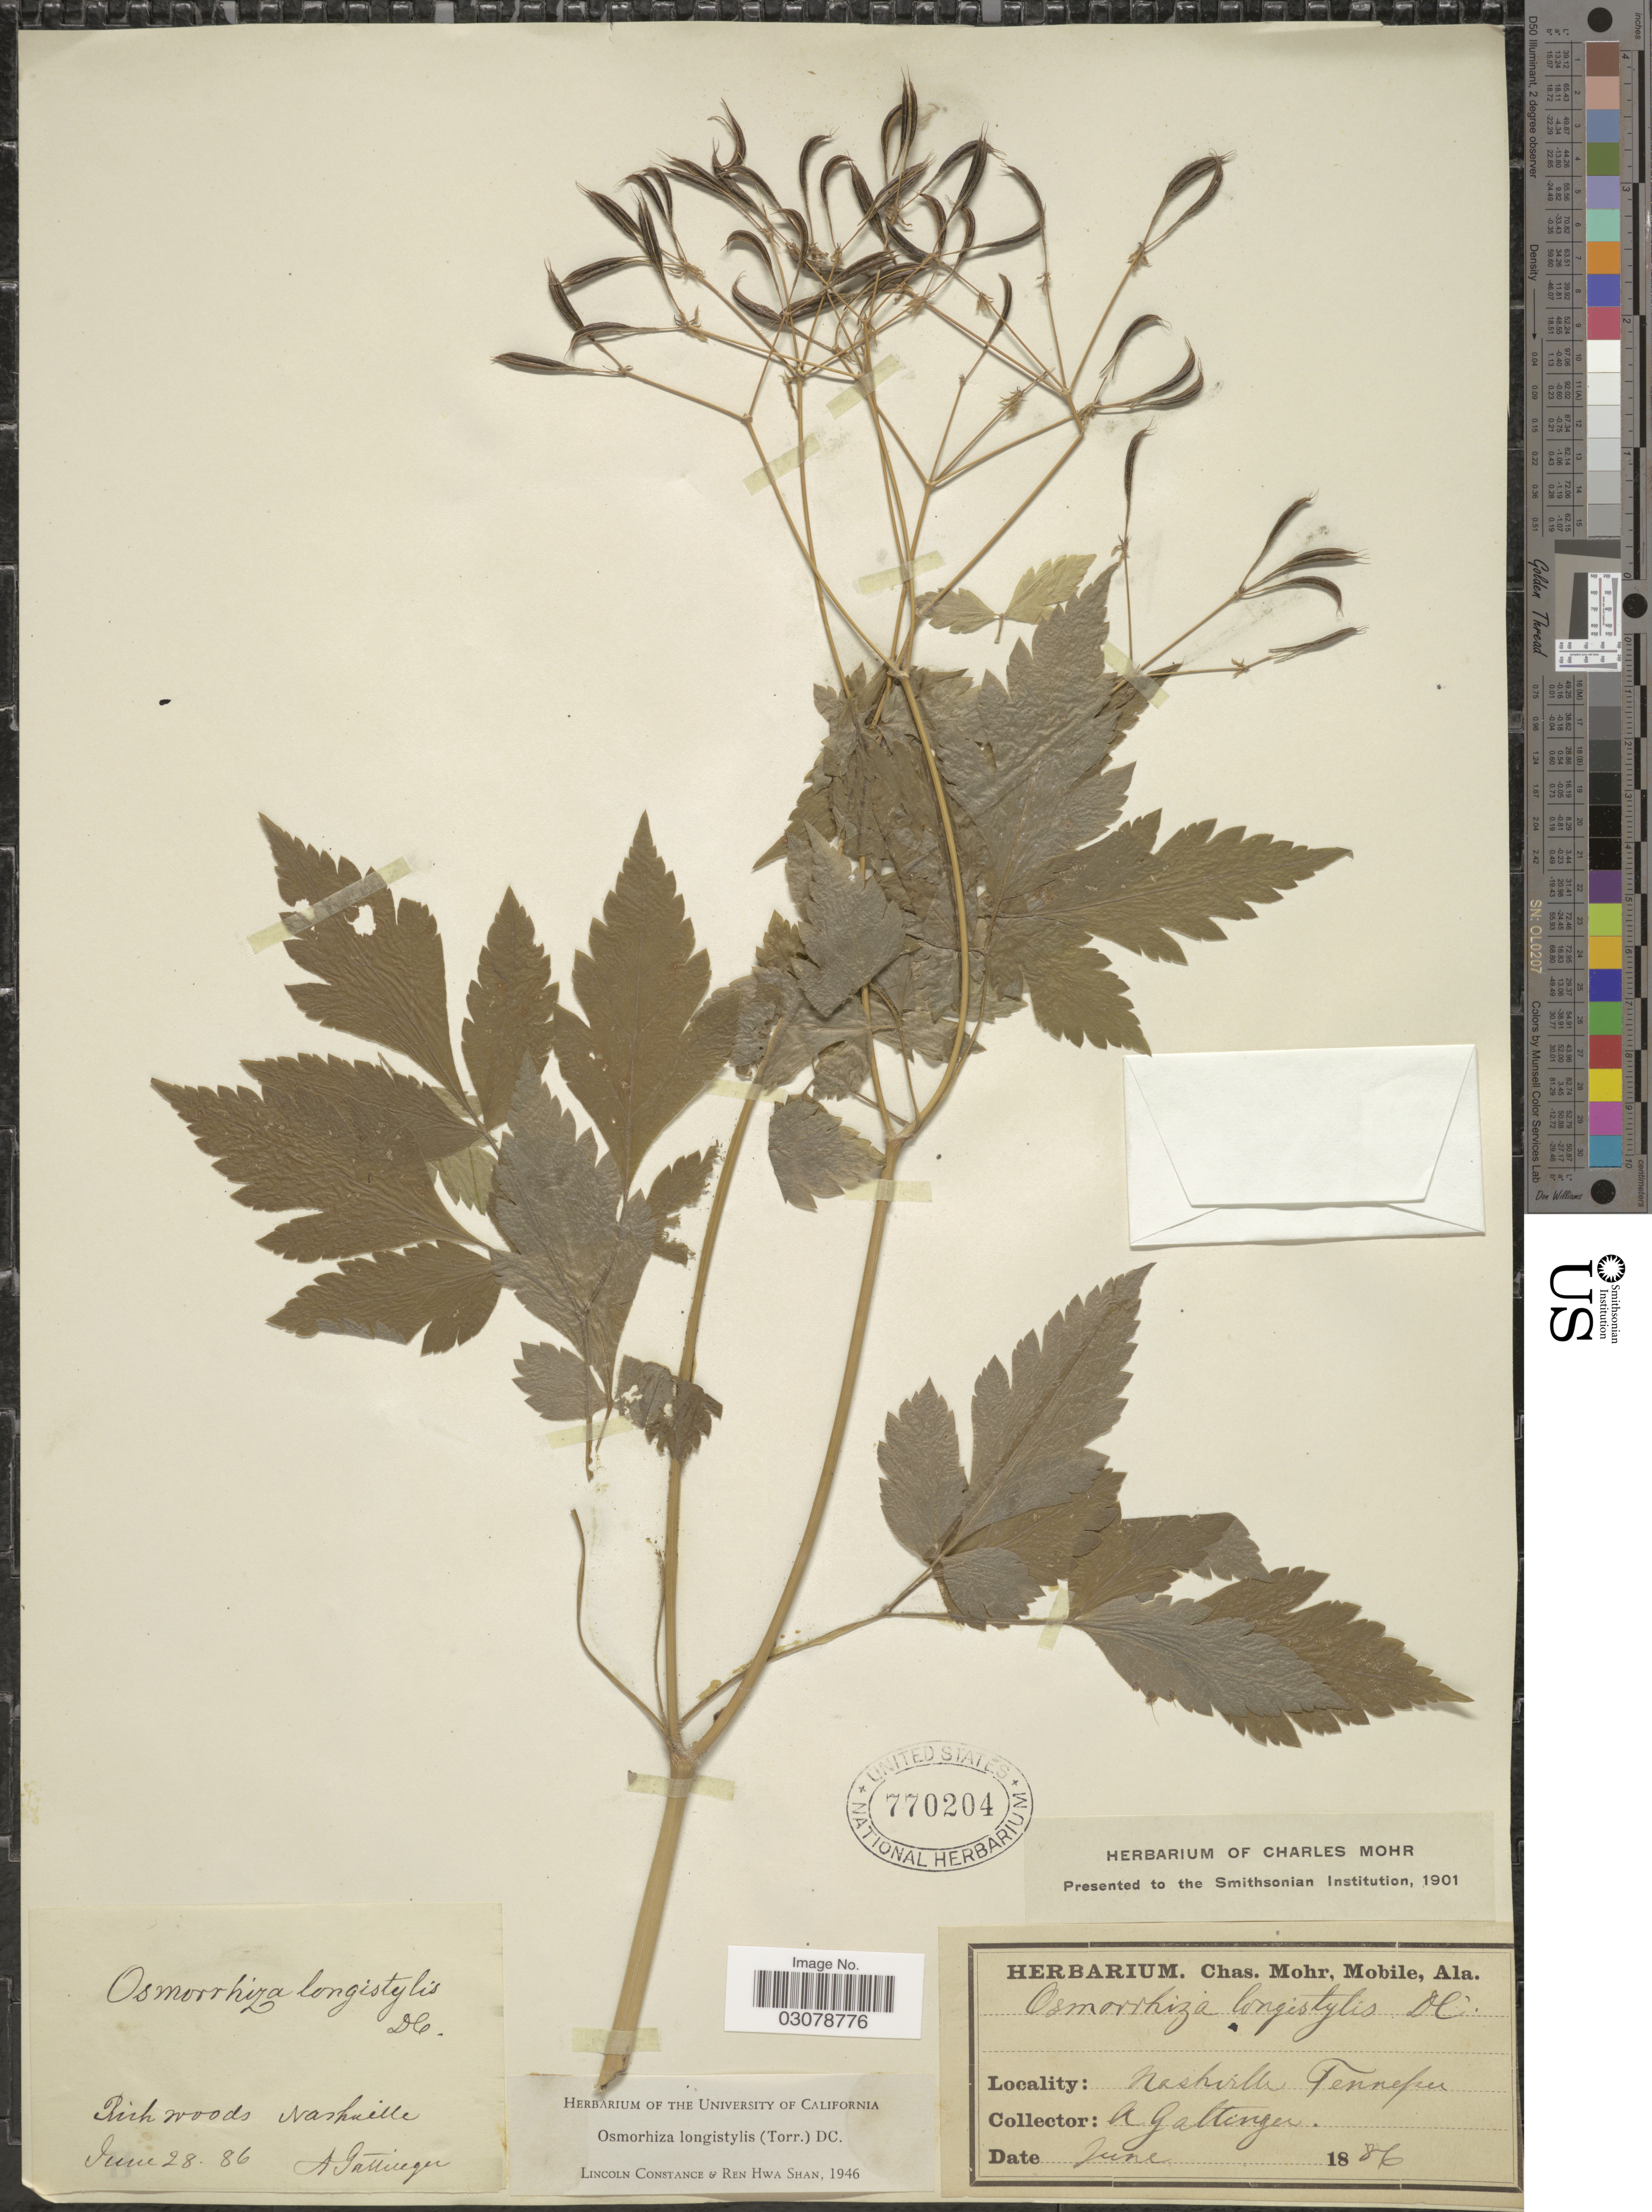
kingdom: Plantae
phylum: Tracheophyta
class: Magnoliopsida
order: Apiales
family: Apiaceae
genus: Osmorhiza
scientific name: Osmorhiza longistylis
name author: (Torr.) DC.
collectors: A. Gattinger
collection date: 1886-06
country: United States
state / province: Tennessee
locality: Rich woods, Nashville.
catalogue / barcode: US 770204